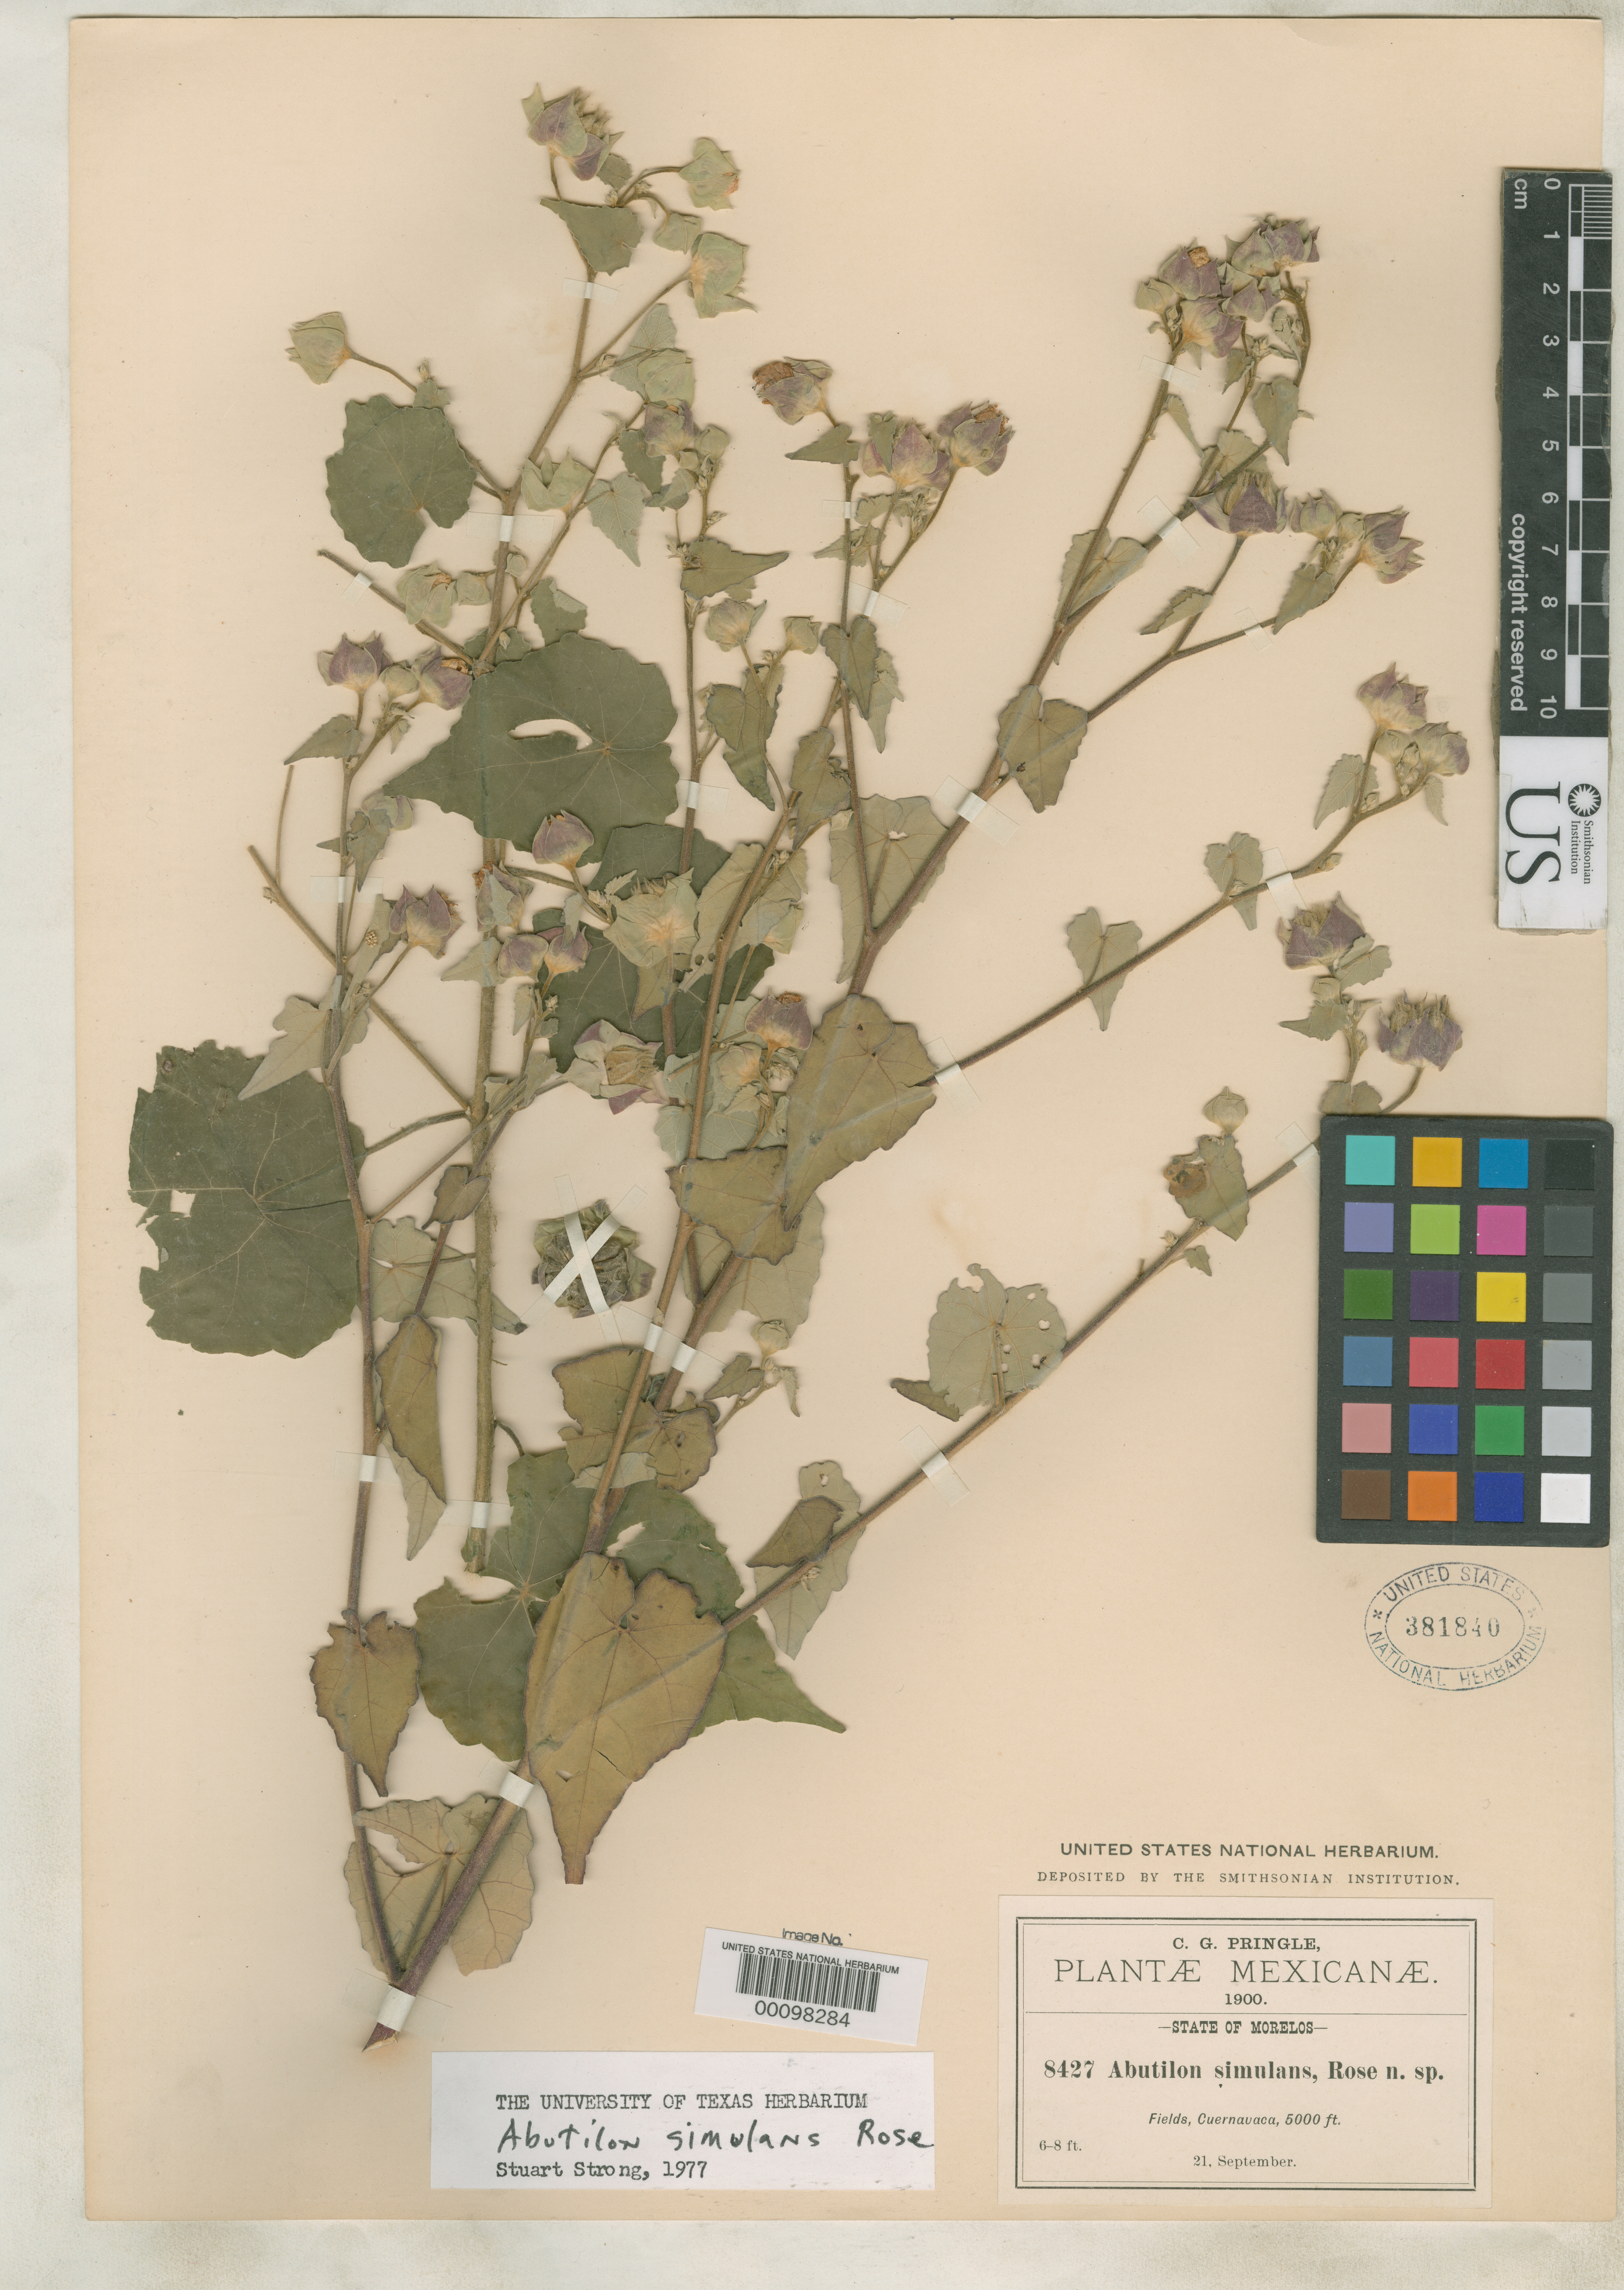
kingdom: Plantae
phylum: Tracheophyta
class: Magnoliopsida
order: Malvales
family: Malvaceae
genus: Abutilon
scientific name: Abutilon simulans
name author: Rose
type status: Holotype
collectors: C. G. Pringle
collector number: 8427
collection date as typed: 21 Sep 1900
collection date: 1900-09-21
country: Mexico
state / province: Morelos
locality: Near Cuernavaca.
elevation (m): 1524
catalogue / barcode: US 381840